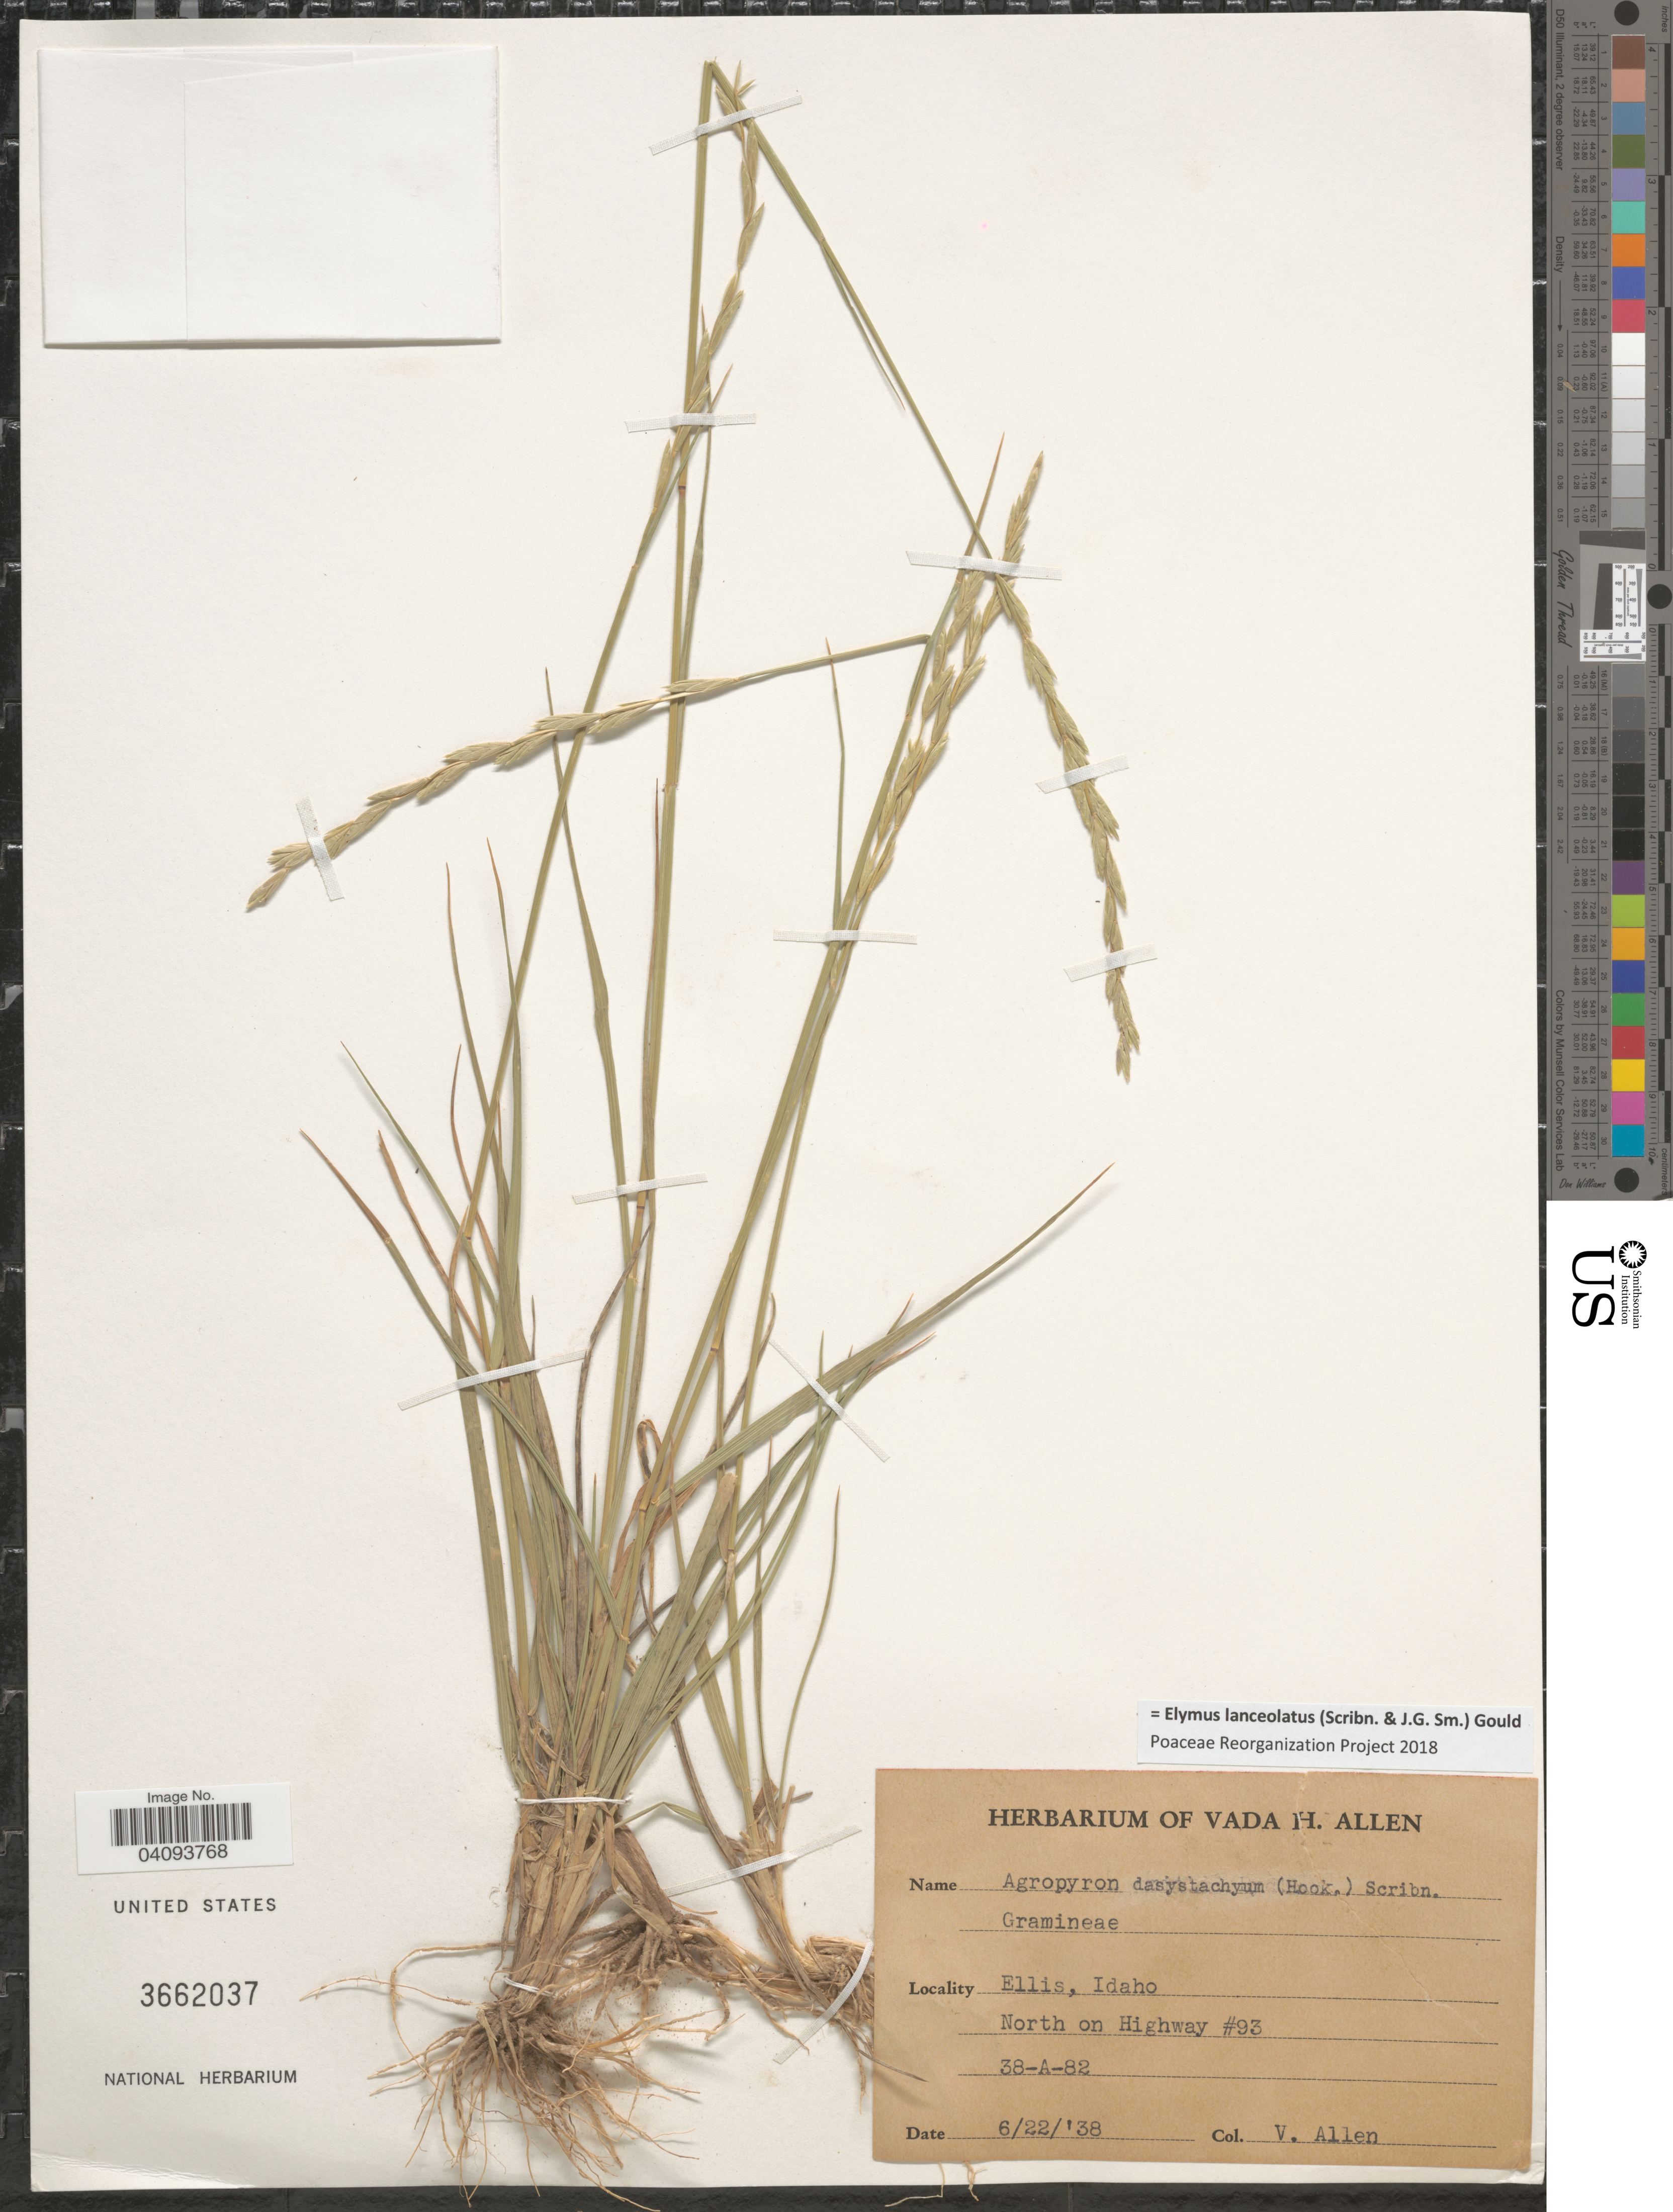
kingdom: Plantae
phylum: Tracheophyta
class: Liliopsida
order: Poales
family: Poaceae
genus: Elymus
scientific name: Elymus lanceolatus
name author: (Scribn. & J.G. Sm.) Gould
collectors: V. Allen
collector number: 38-A-82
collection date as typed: Transcribed d/m/y: 22/6/38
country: United States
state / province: Idaho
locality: Ellis. North on Highway #93.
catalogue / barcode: US 3662037